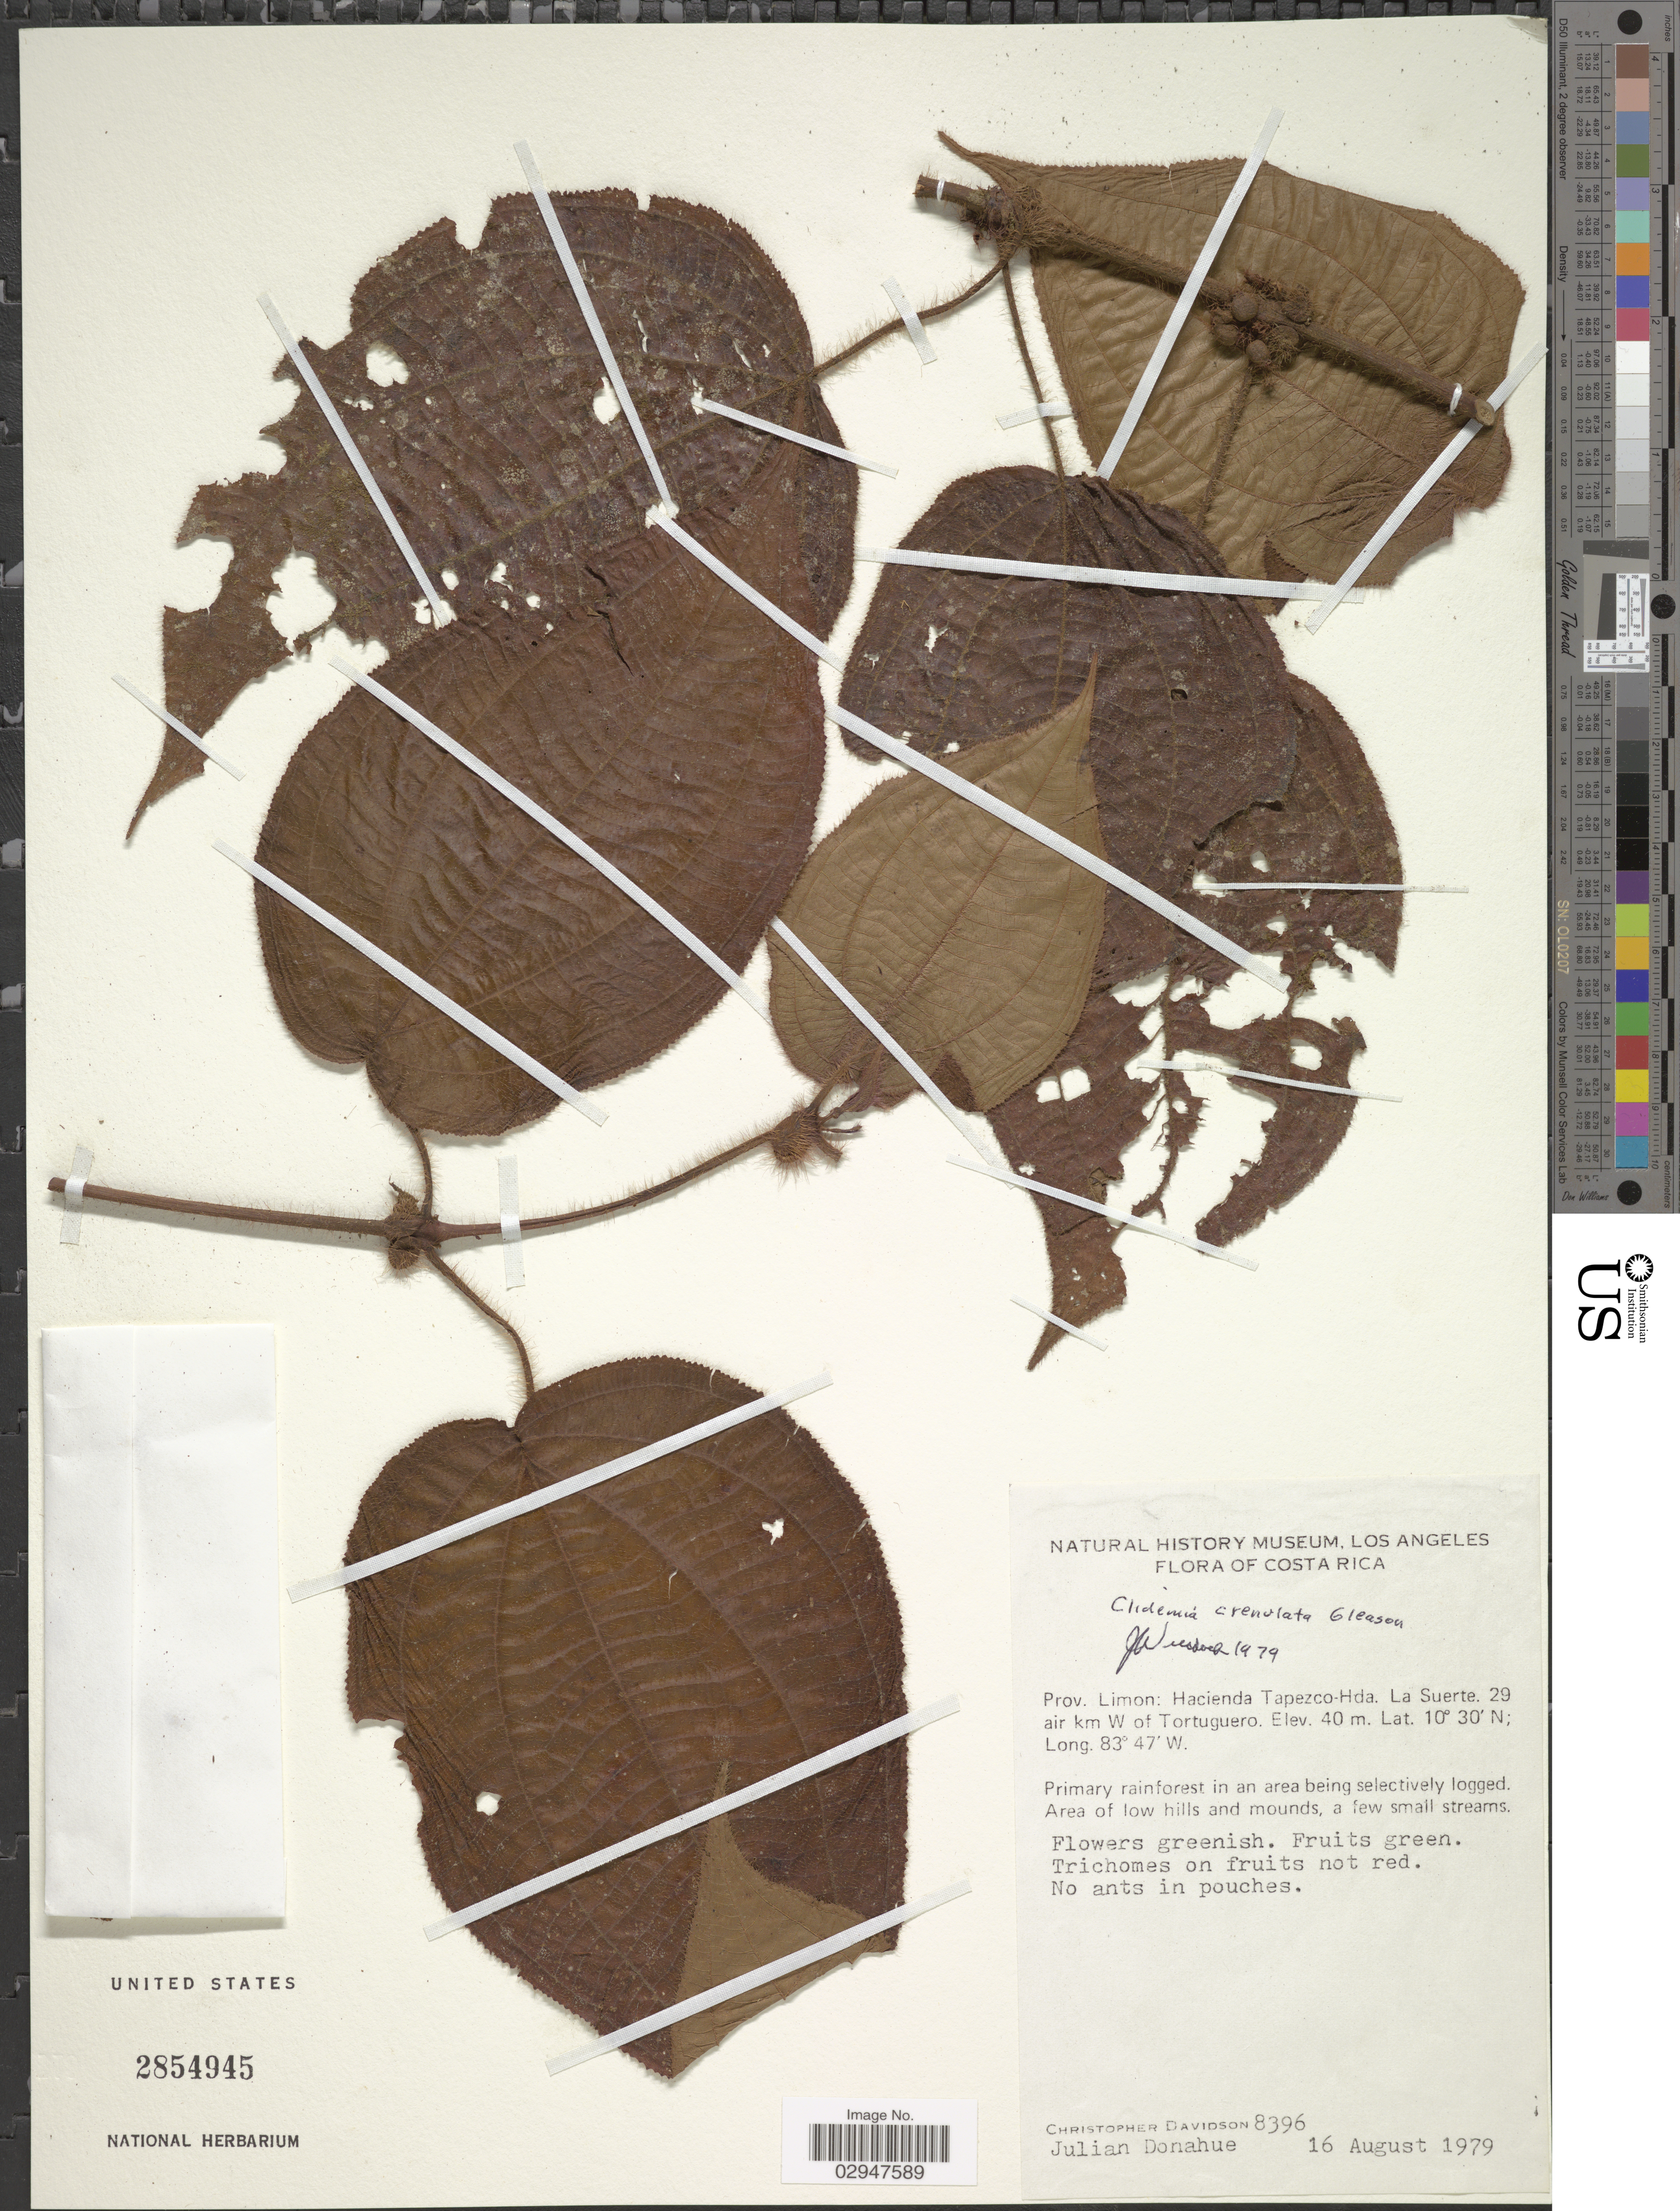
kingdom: Plantae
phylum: Tracheophyta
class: Magnoliopsida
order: Myrtales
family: Melastomataceae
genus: Clidemia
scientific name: Clidemia crenulata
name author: Gleason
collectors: C. Davidson & J. Donahue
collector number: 8396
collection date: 1979-08-16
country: Costa Rica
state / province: Limón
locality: Hacienda Tapezco-Hda. La Suerte. 29 air km W of Tortuguero.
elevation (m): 40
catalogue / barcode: US 2854945